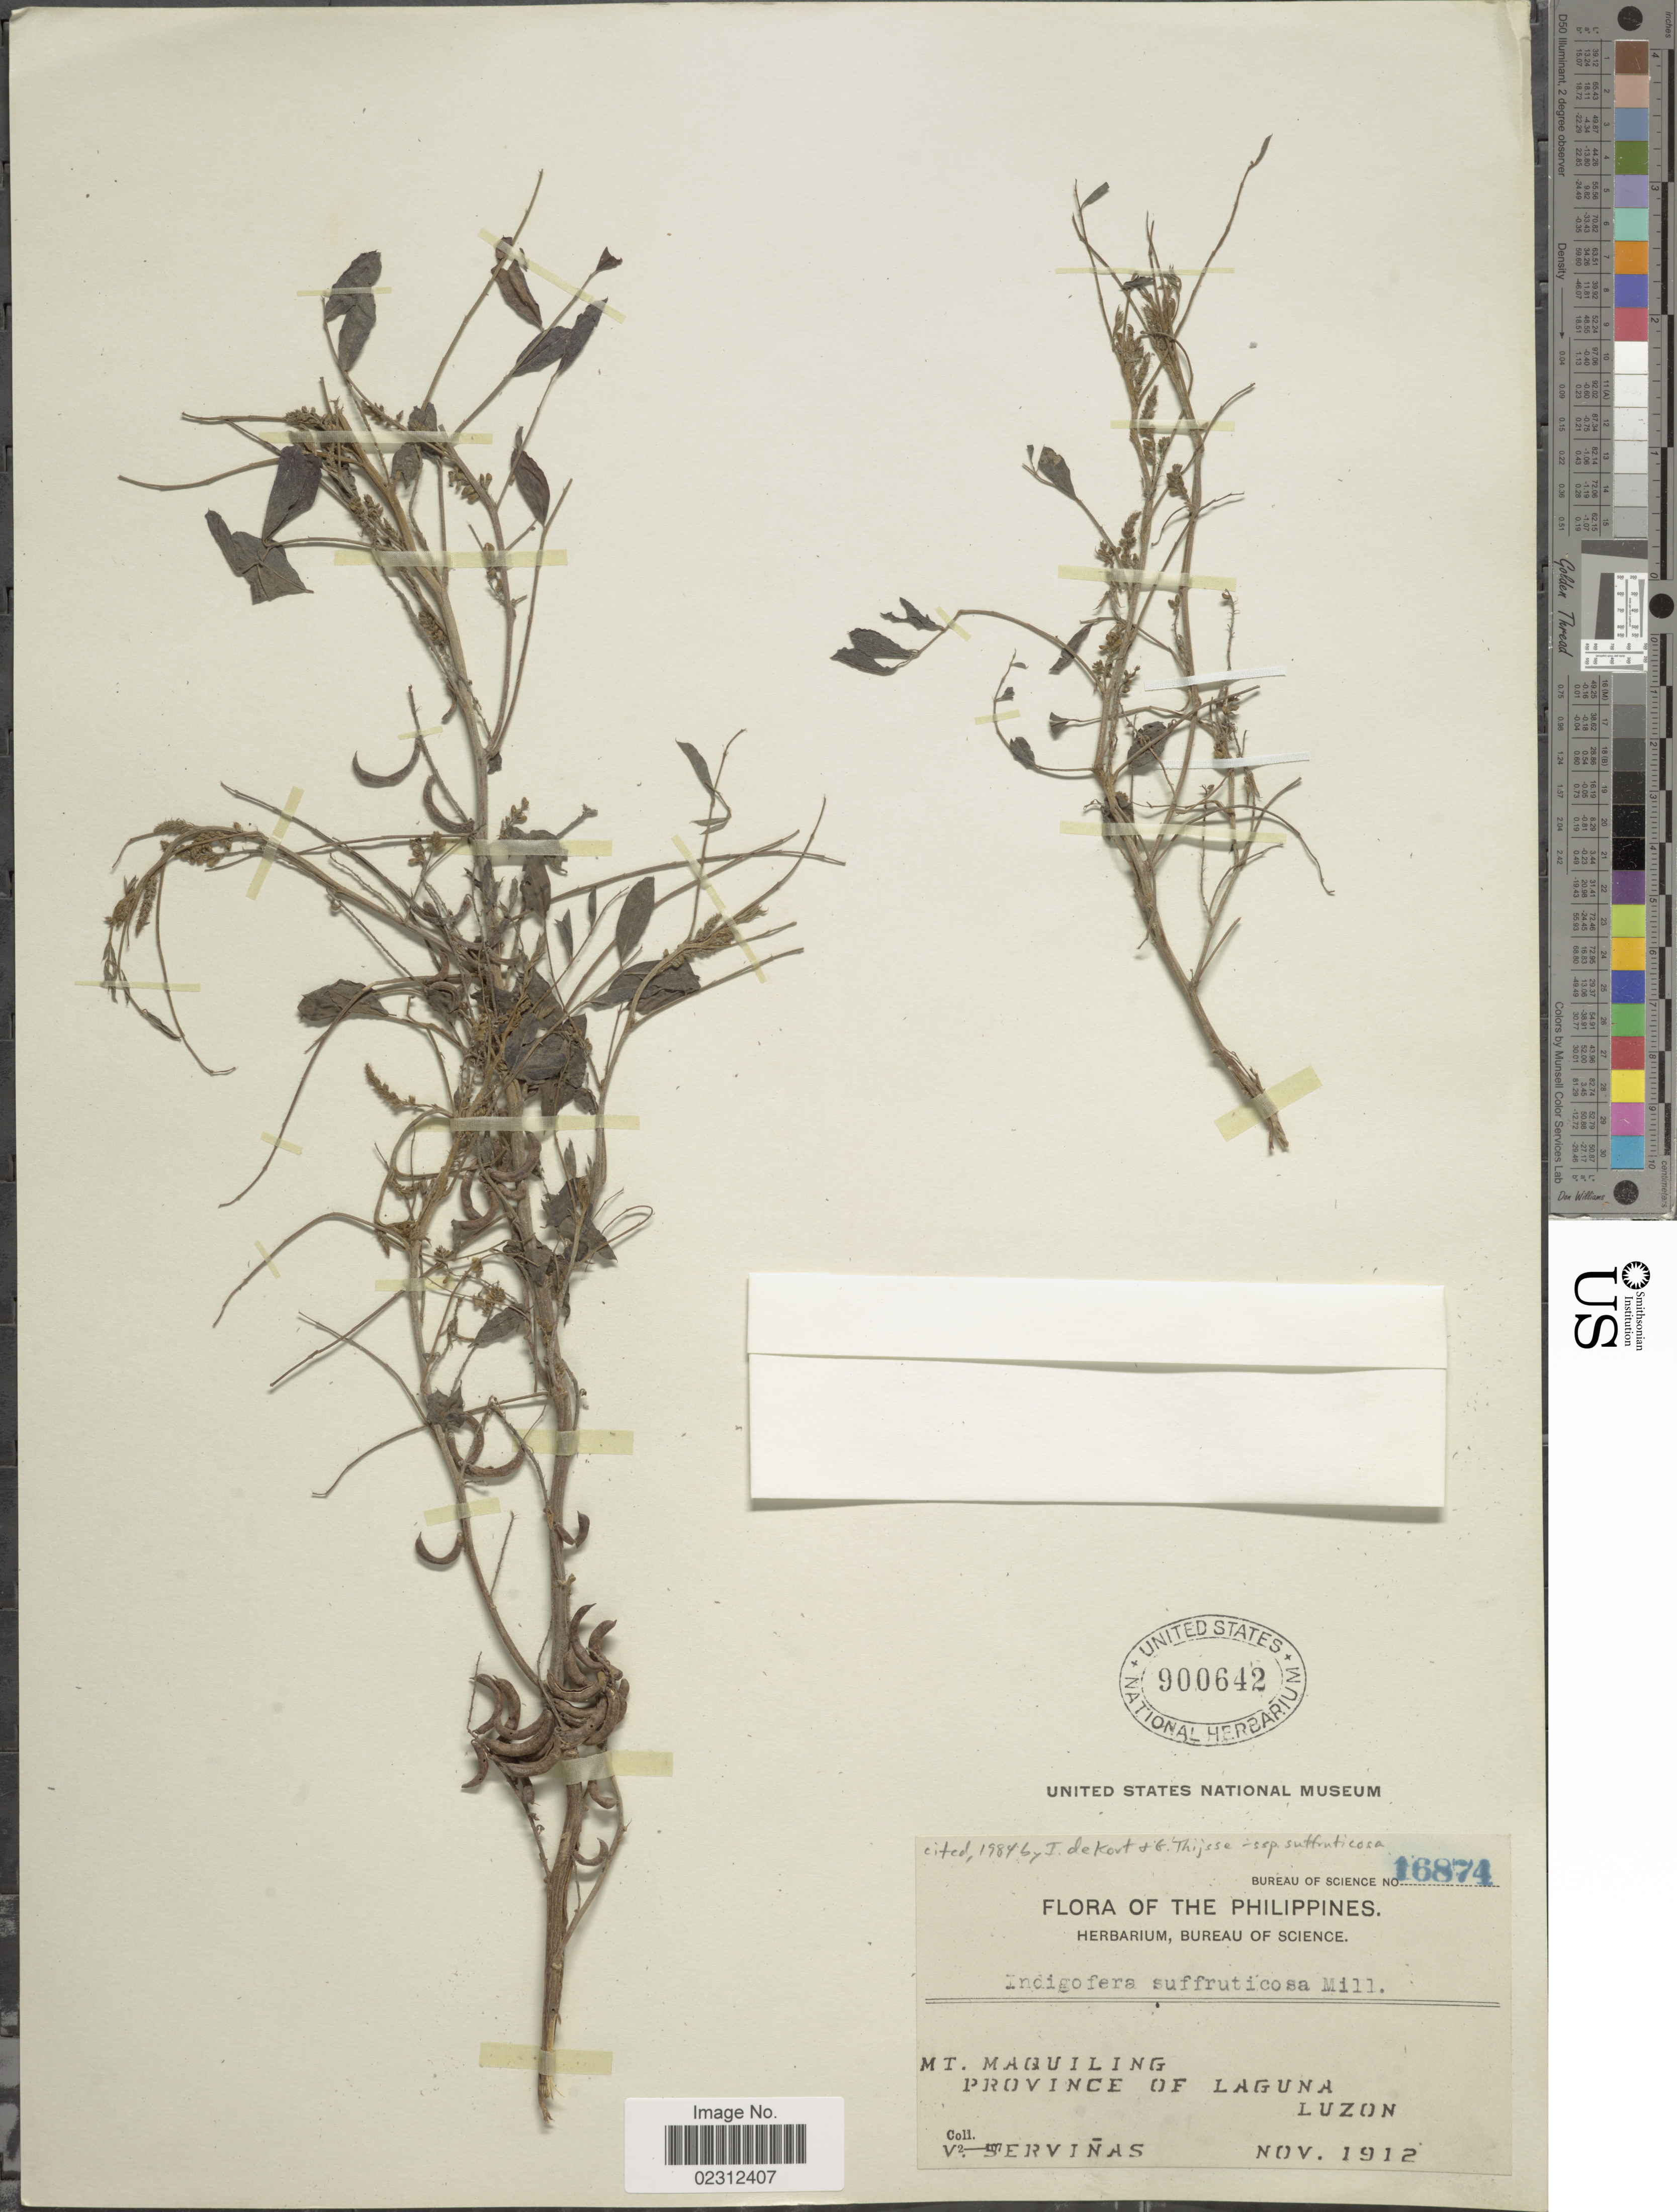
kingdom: Plantae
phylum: Tracheophyta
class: Magnoliopsida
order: Fabales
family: Fabaceae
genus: Indigofera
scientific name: Indigofera suffruticosa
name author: Mill.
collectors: V. Servinas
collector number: Bureau Of Science 16874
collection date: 1912-11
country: Philippines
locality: Mt. Maquiling, Province of Laguna, Luzon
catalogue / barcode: US 900642